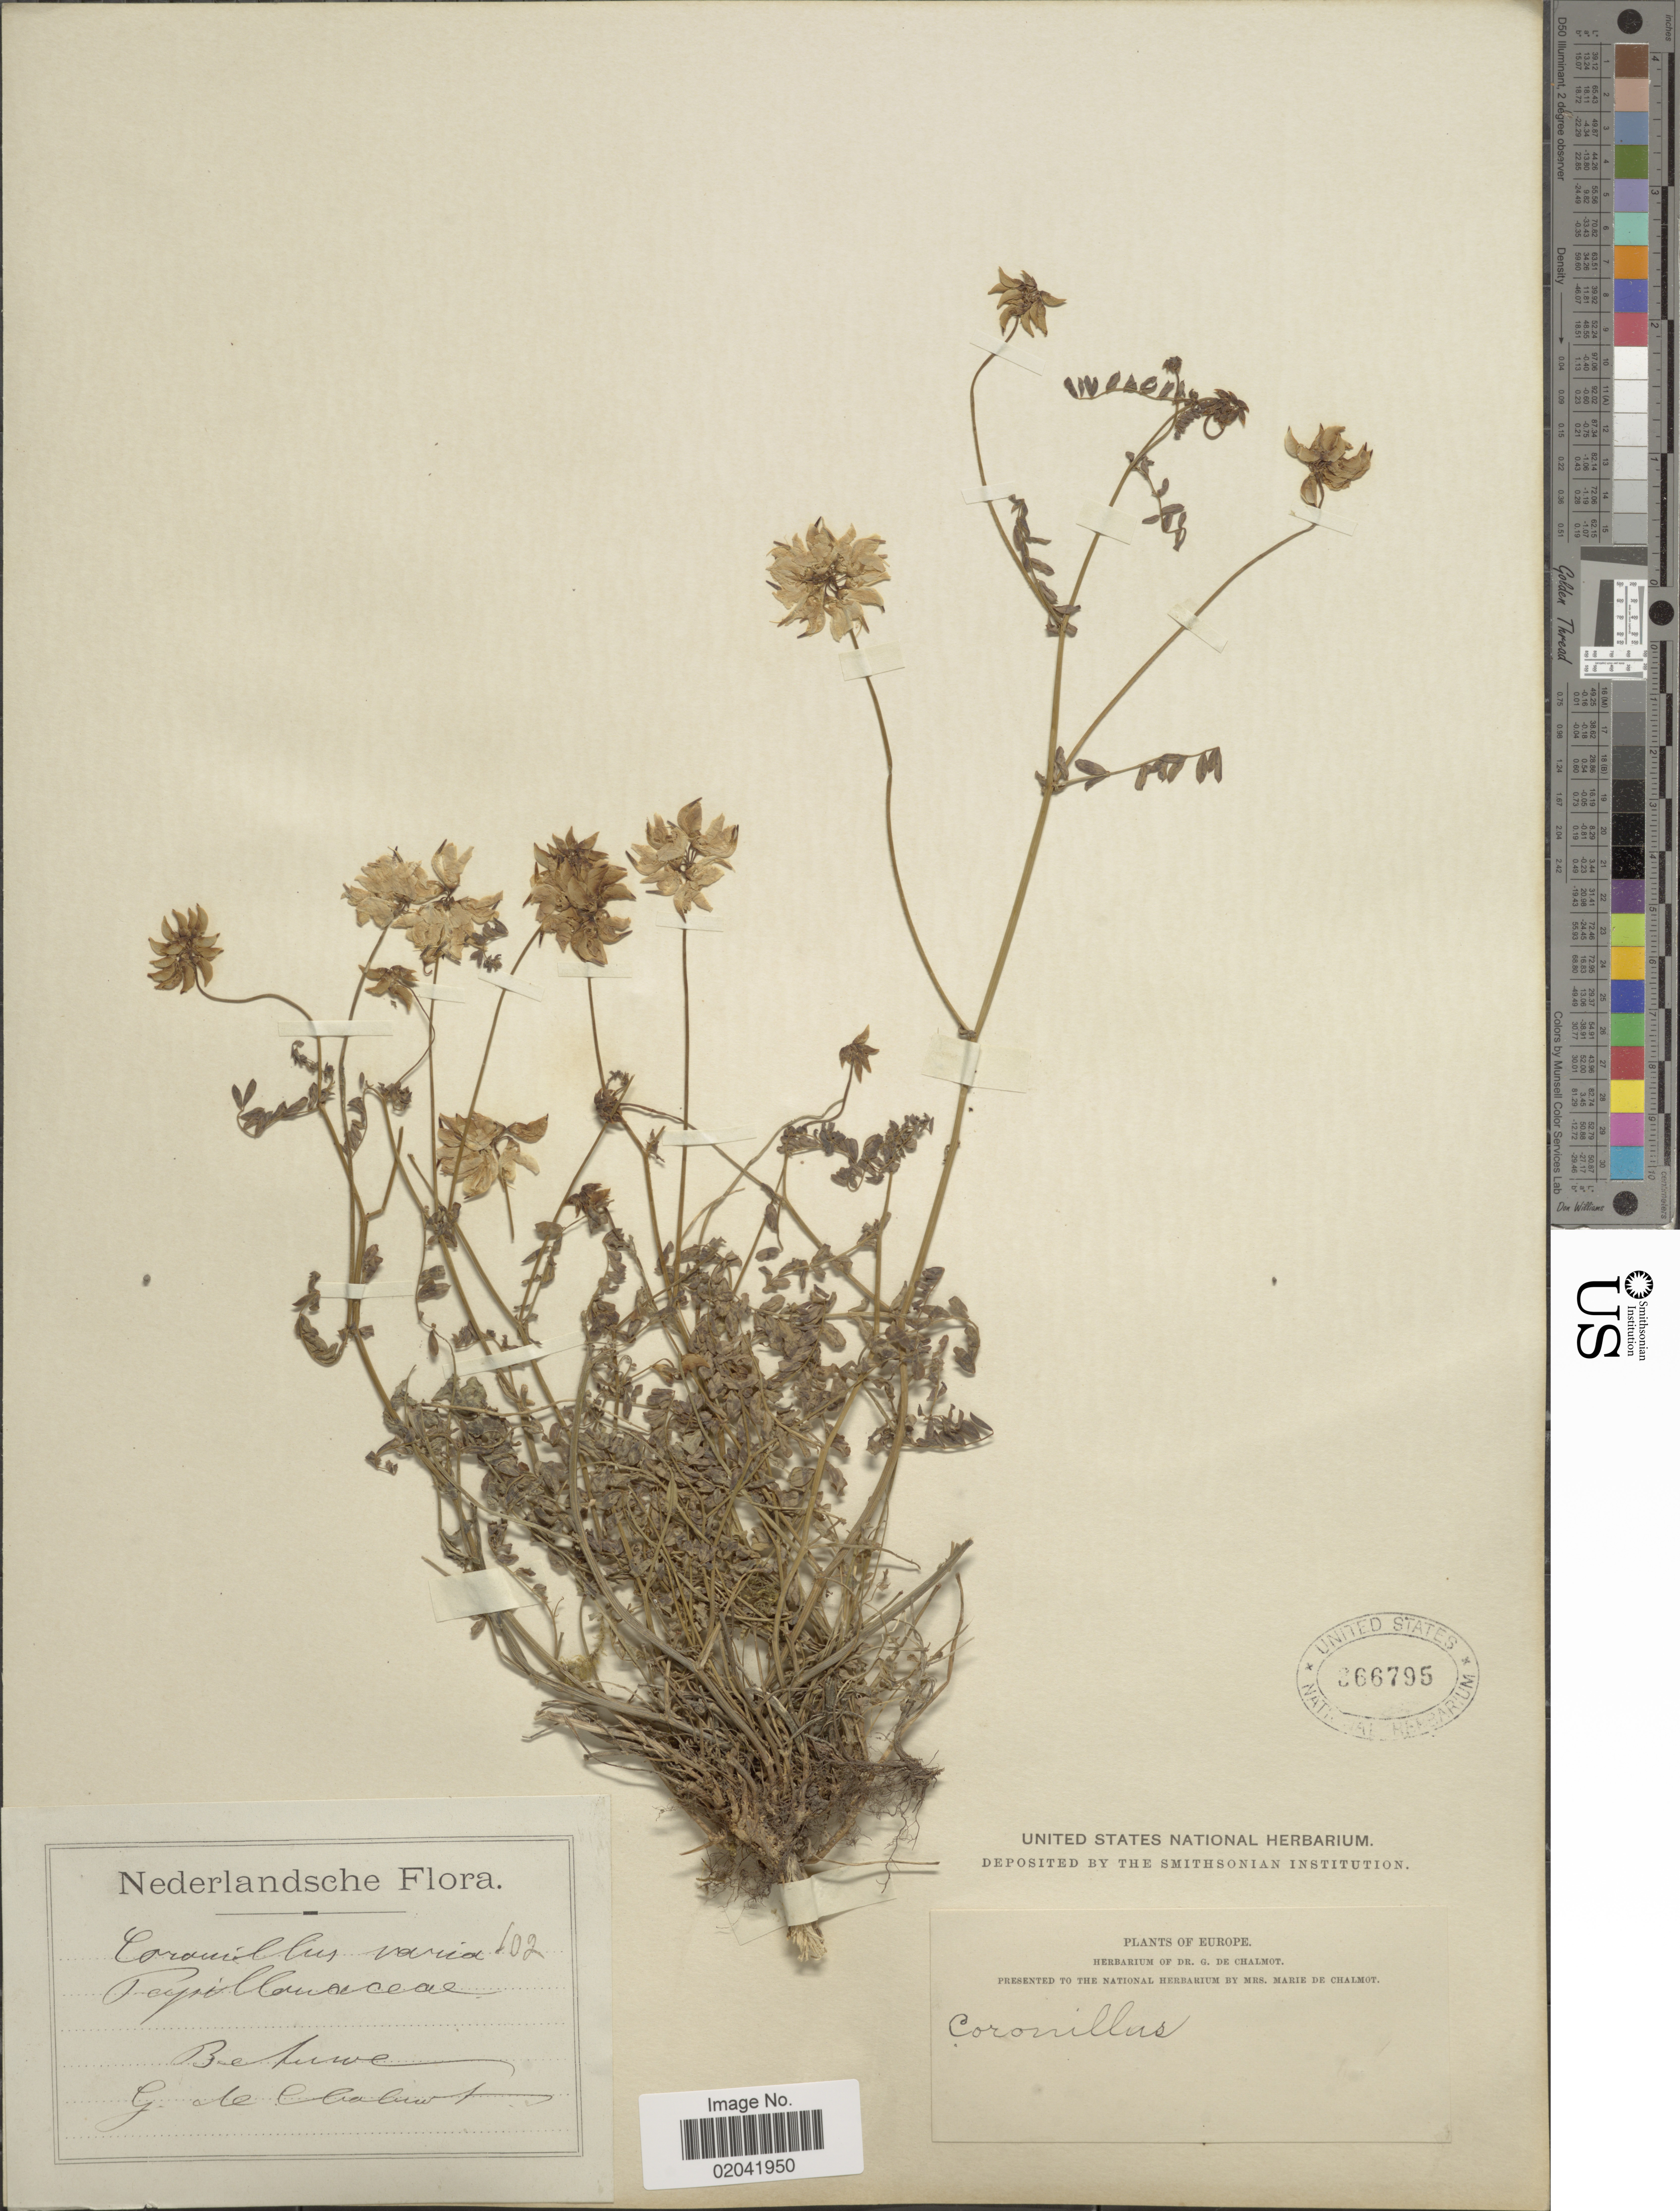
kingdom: Plantae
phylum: Tracheophyta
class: Magnoliopsida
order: Fabales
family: Fabaceae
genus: Coronilla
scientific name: Coronilla varia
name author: L.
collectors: G. de Chalmot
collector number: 102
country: Netherlands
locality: Behuwe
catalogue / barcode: US 366795